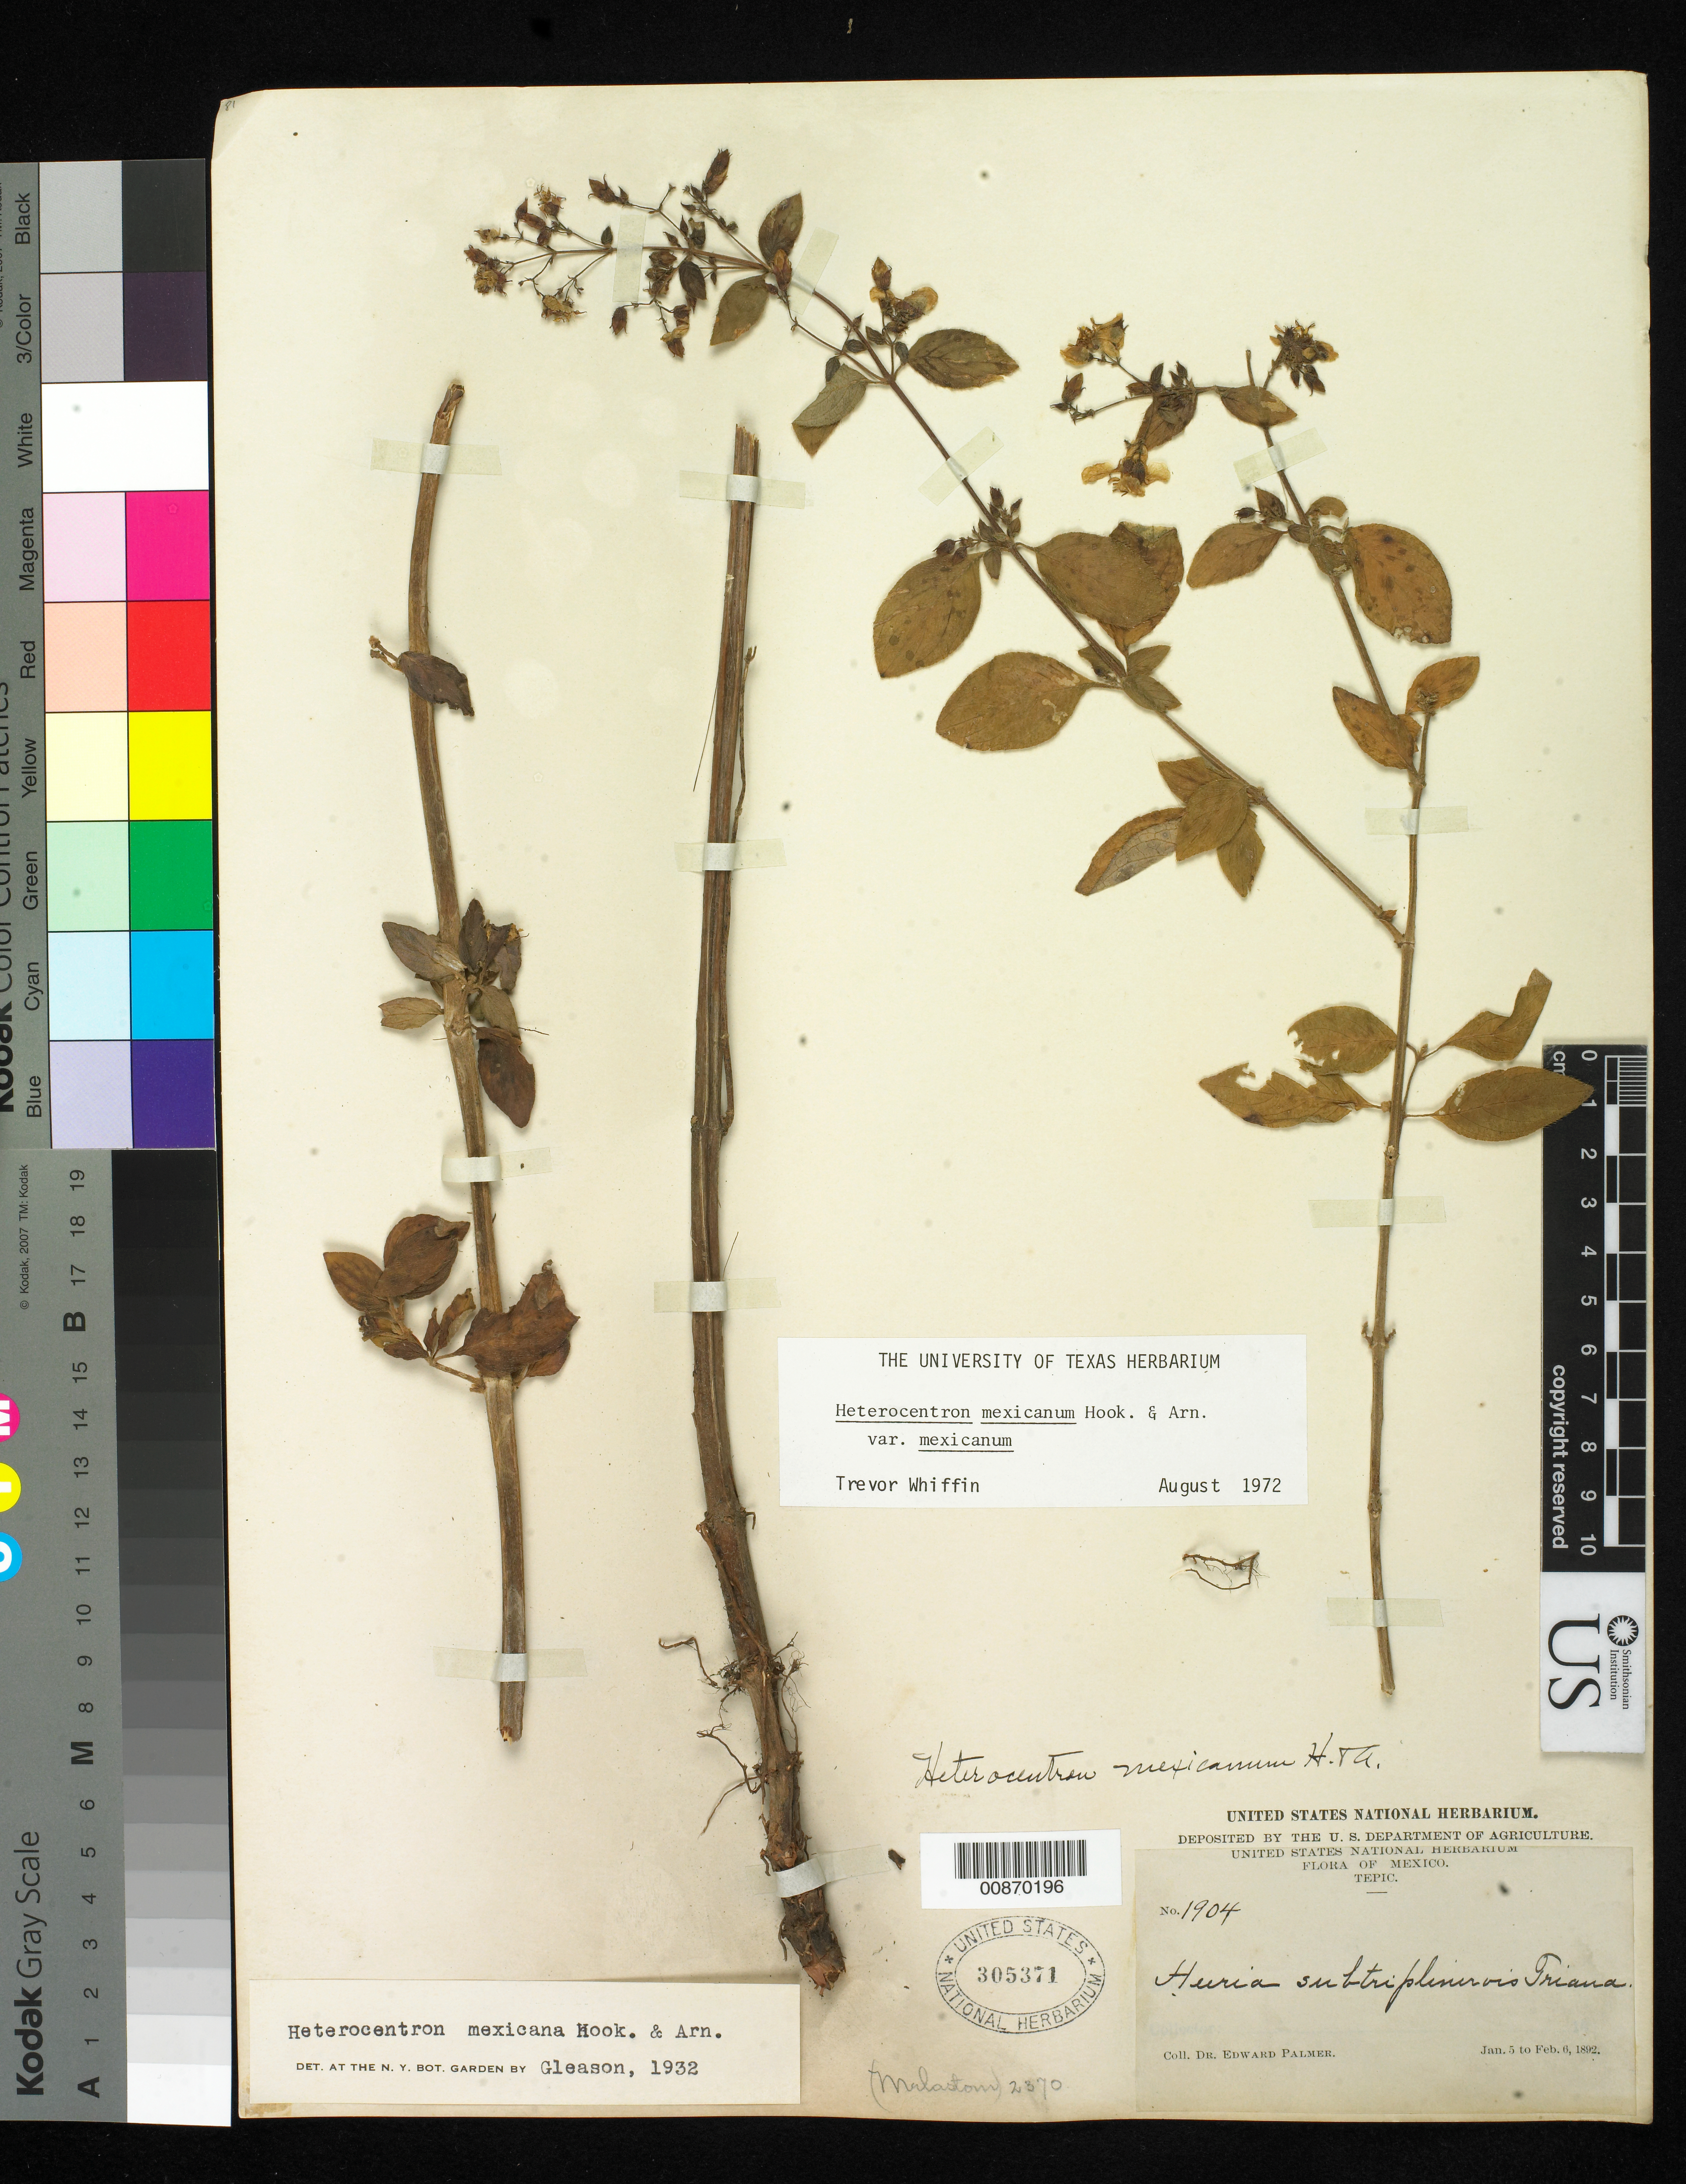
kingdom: Plantae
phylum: Tracheophyta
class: Magnoliopsida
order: Myrtales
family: Melastomataceae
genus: Heterocentron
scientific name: Heterocentron mexicanum var. mexicanum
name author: Hook. & Arn.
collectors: E. Palmer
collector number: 1904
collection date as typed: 05 Jan 1892 to 06 Feb 1892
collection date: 1892-01-05/1892-02-06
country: Mexico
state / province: Nayarit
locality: Tepic, Nayarit.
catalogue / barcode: US 305371